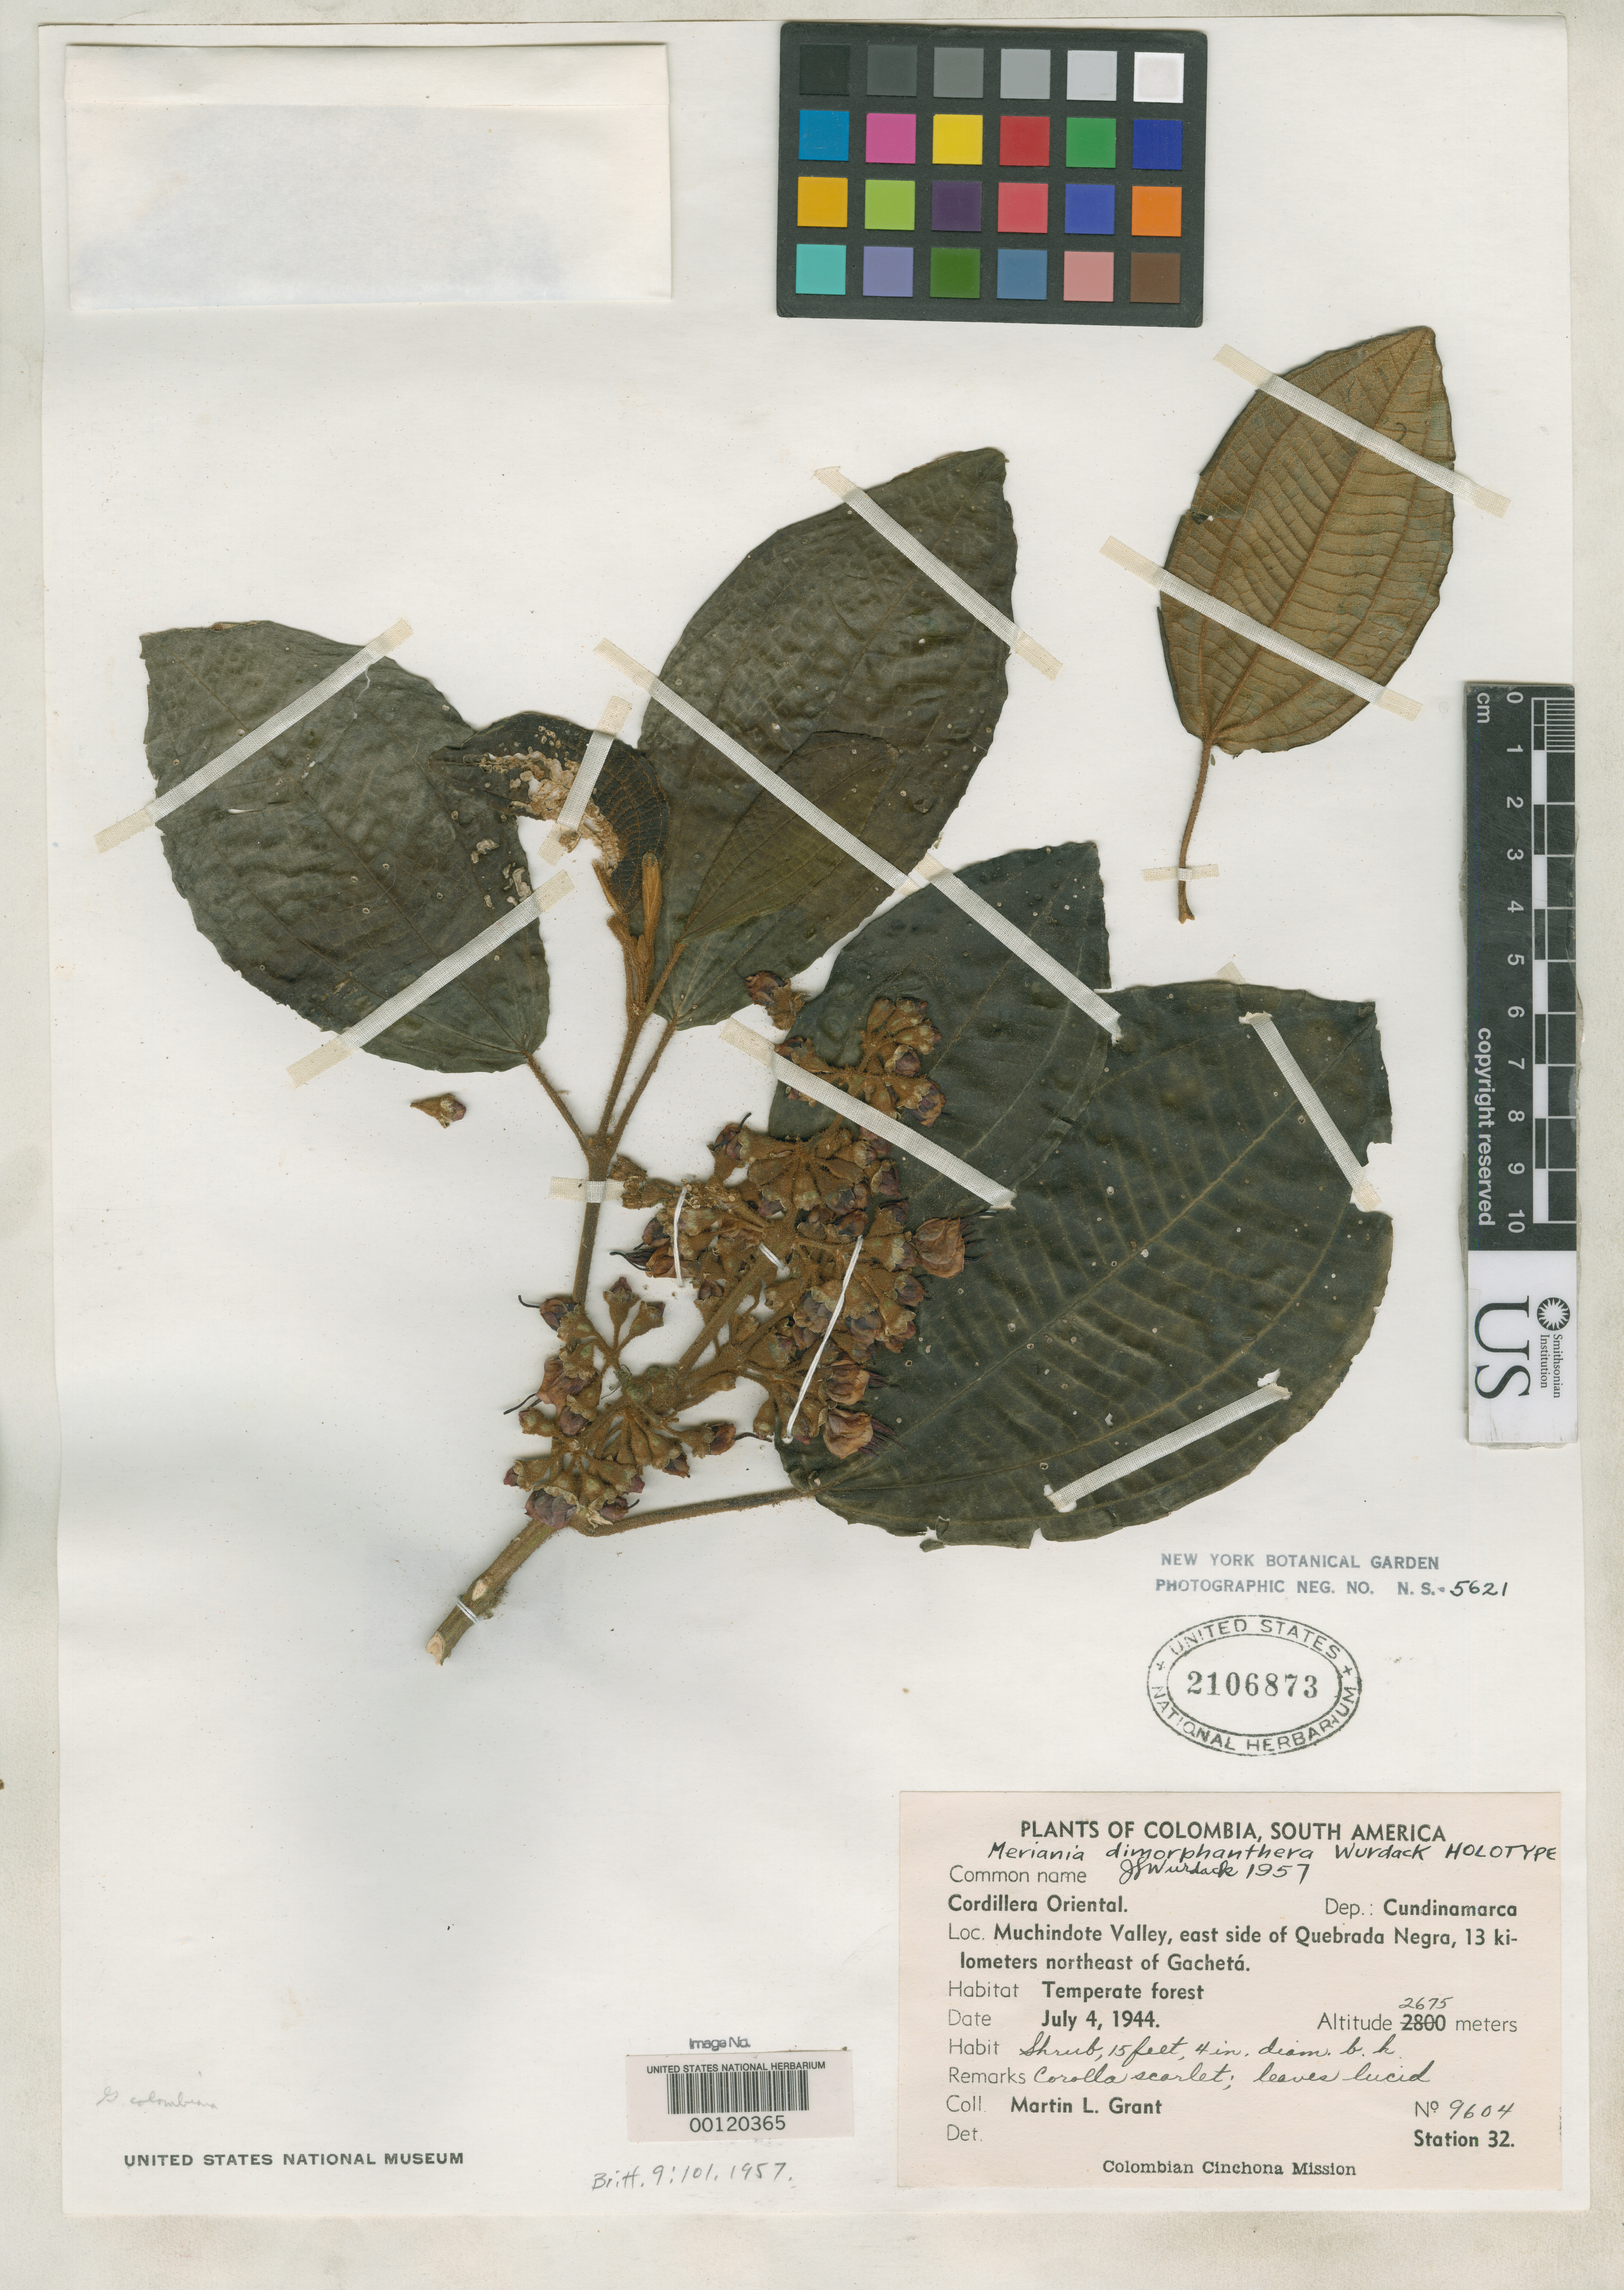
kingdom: Plantae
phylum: Tracheophyta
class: Magnoliopsida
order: Myrtales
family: Melastomataceae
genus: Meriania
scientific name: Meriania dimorphanthera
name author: Wurdack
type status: Holotype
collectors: M. L. Grant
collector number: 9604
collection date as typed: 04 Jul 1944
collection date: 1944-07-04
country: Colombia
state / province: Cundinamarca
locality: Cordillera Oriental, NE of Gacheta.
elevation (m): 2675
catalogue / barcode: US 2106873